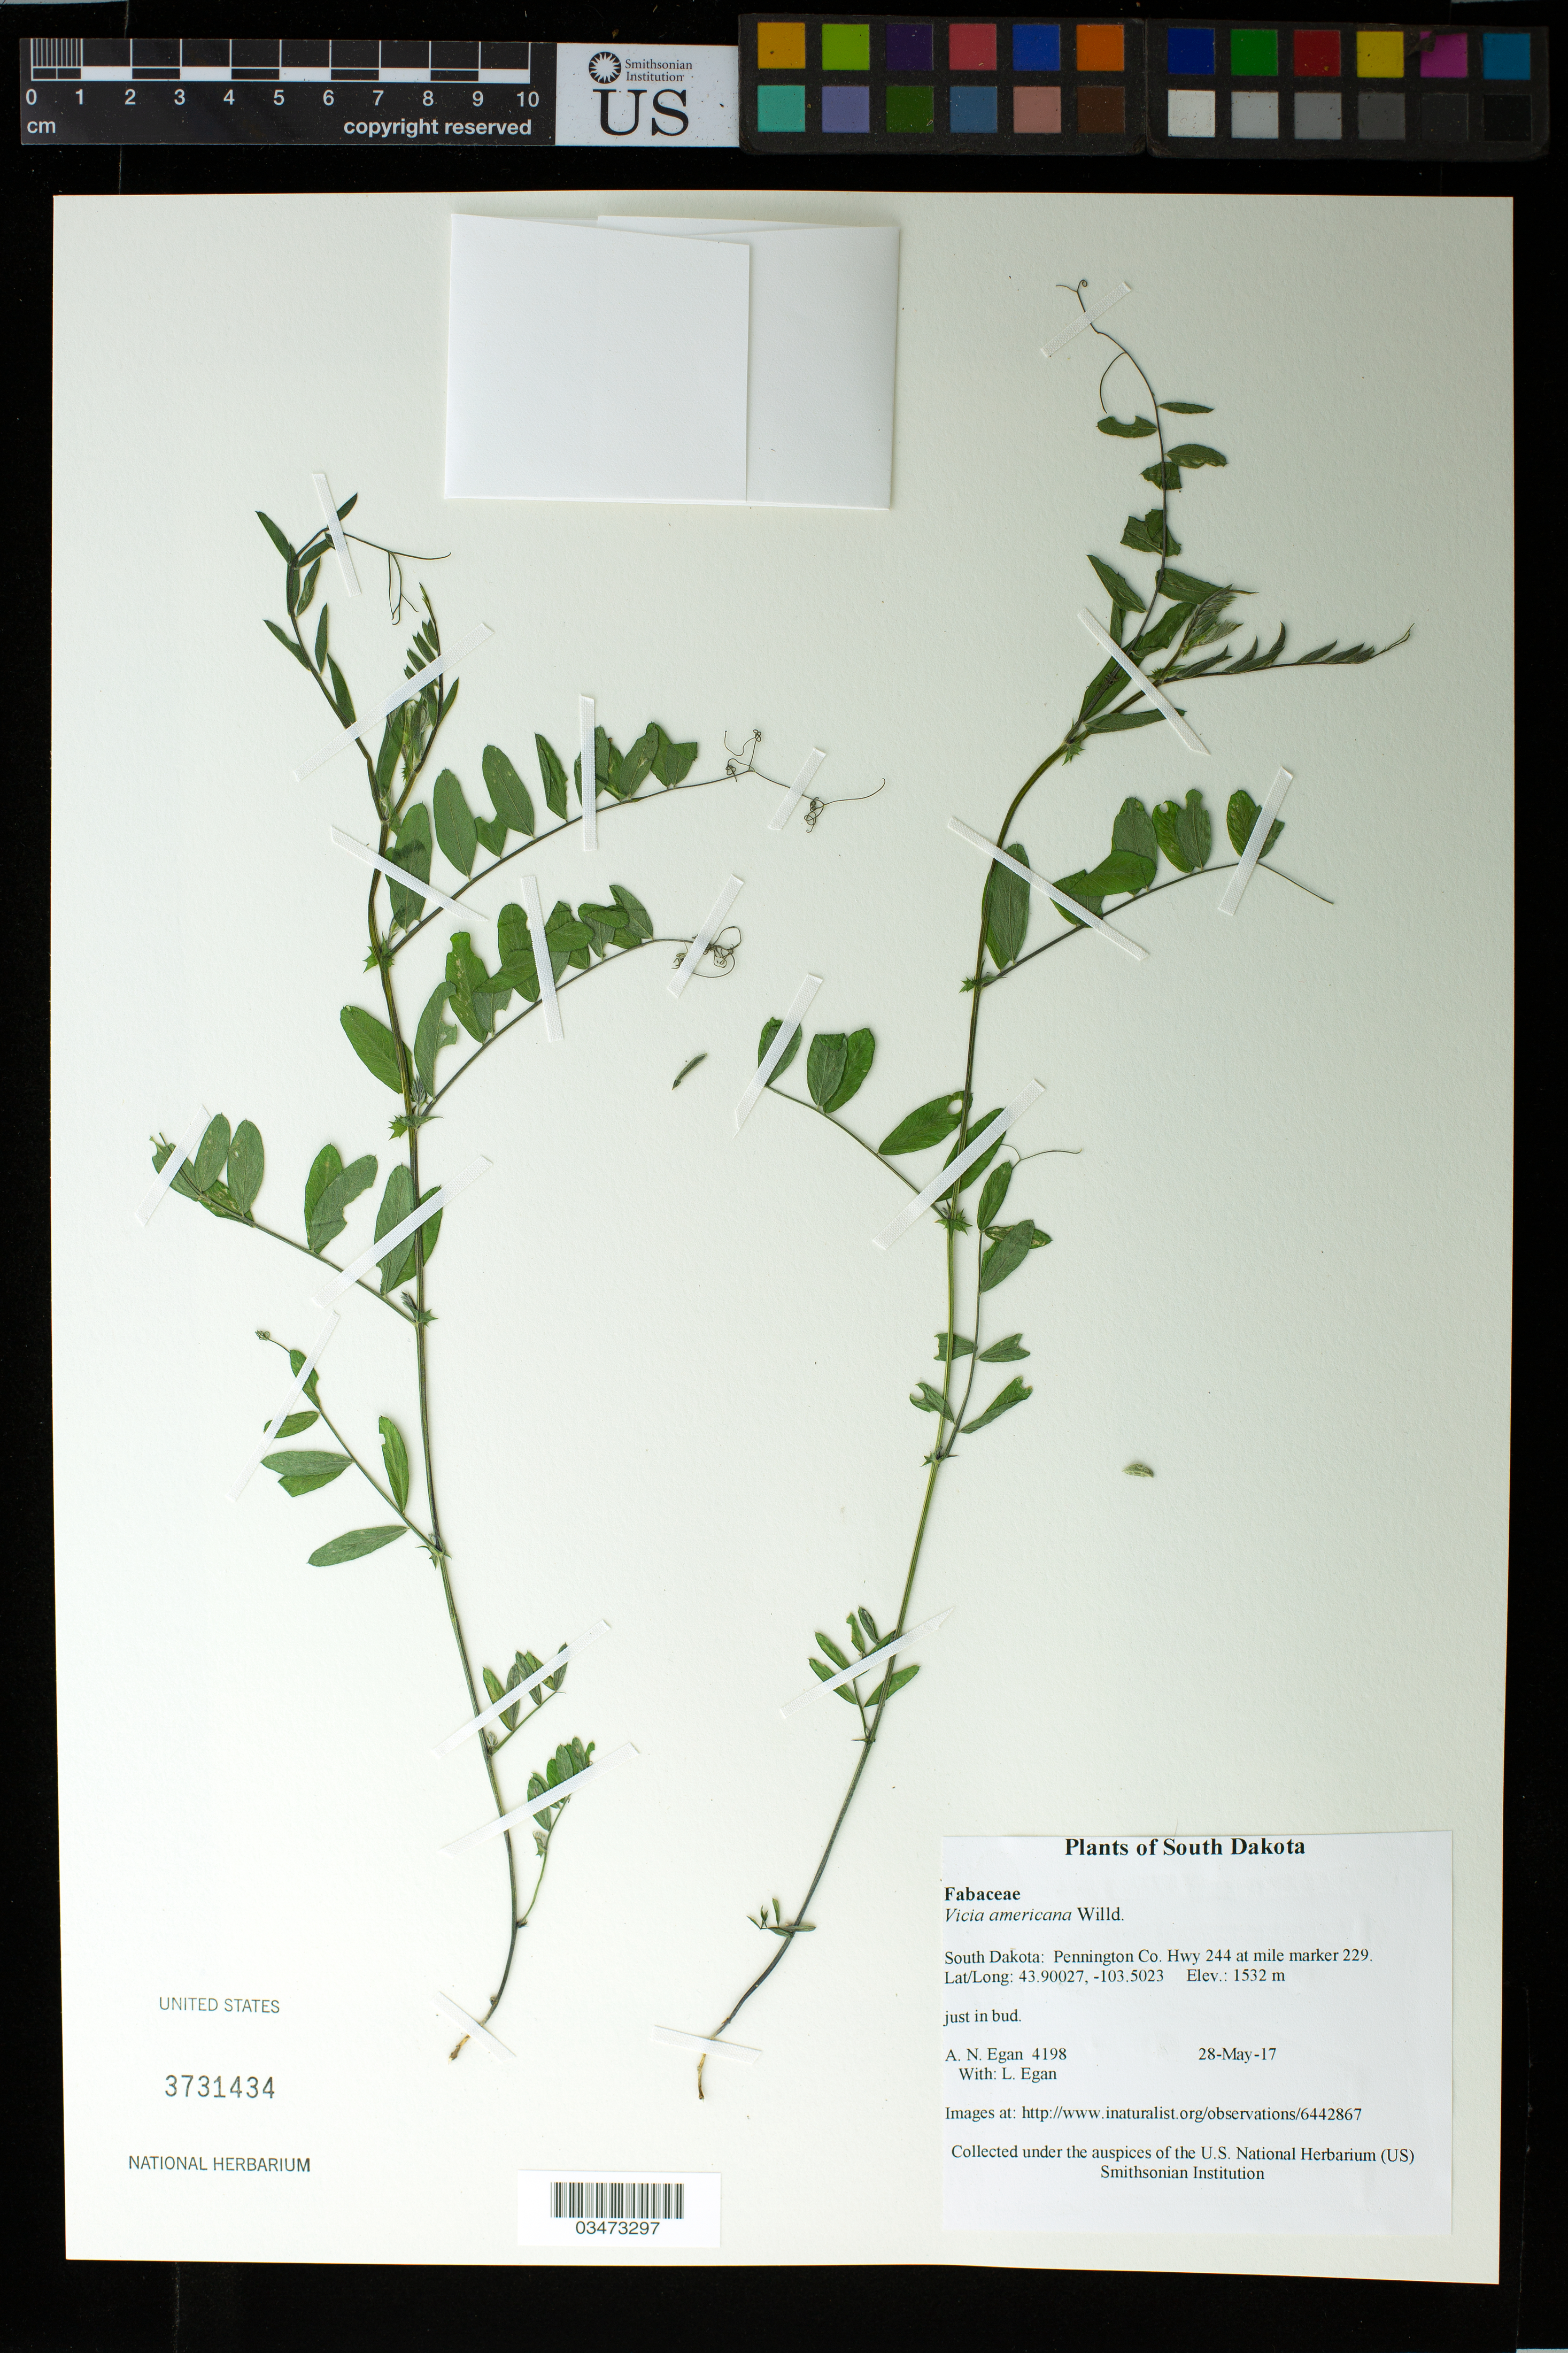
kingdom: Plantae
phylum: Tracheophyta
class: Magnoliopsida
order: Fabales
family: Fabaceae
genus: Vicia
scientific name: Vicia americana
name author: Muhl. ex Willd.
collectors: A. N. Egan & L. Egan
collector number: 4198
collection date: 2017-05-28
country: United States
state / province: South Dakota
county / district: Pennington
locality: Hwy 244 at mile marker 229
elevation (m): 1532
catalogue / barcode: US 3731434